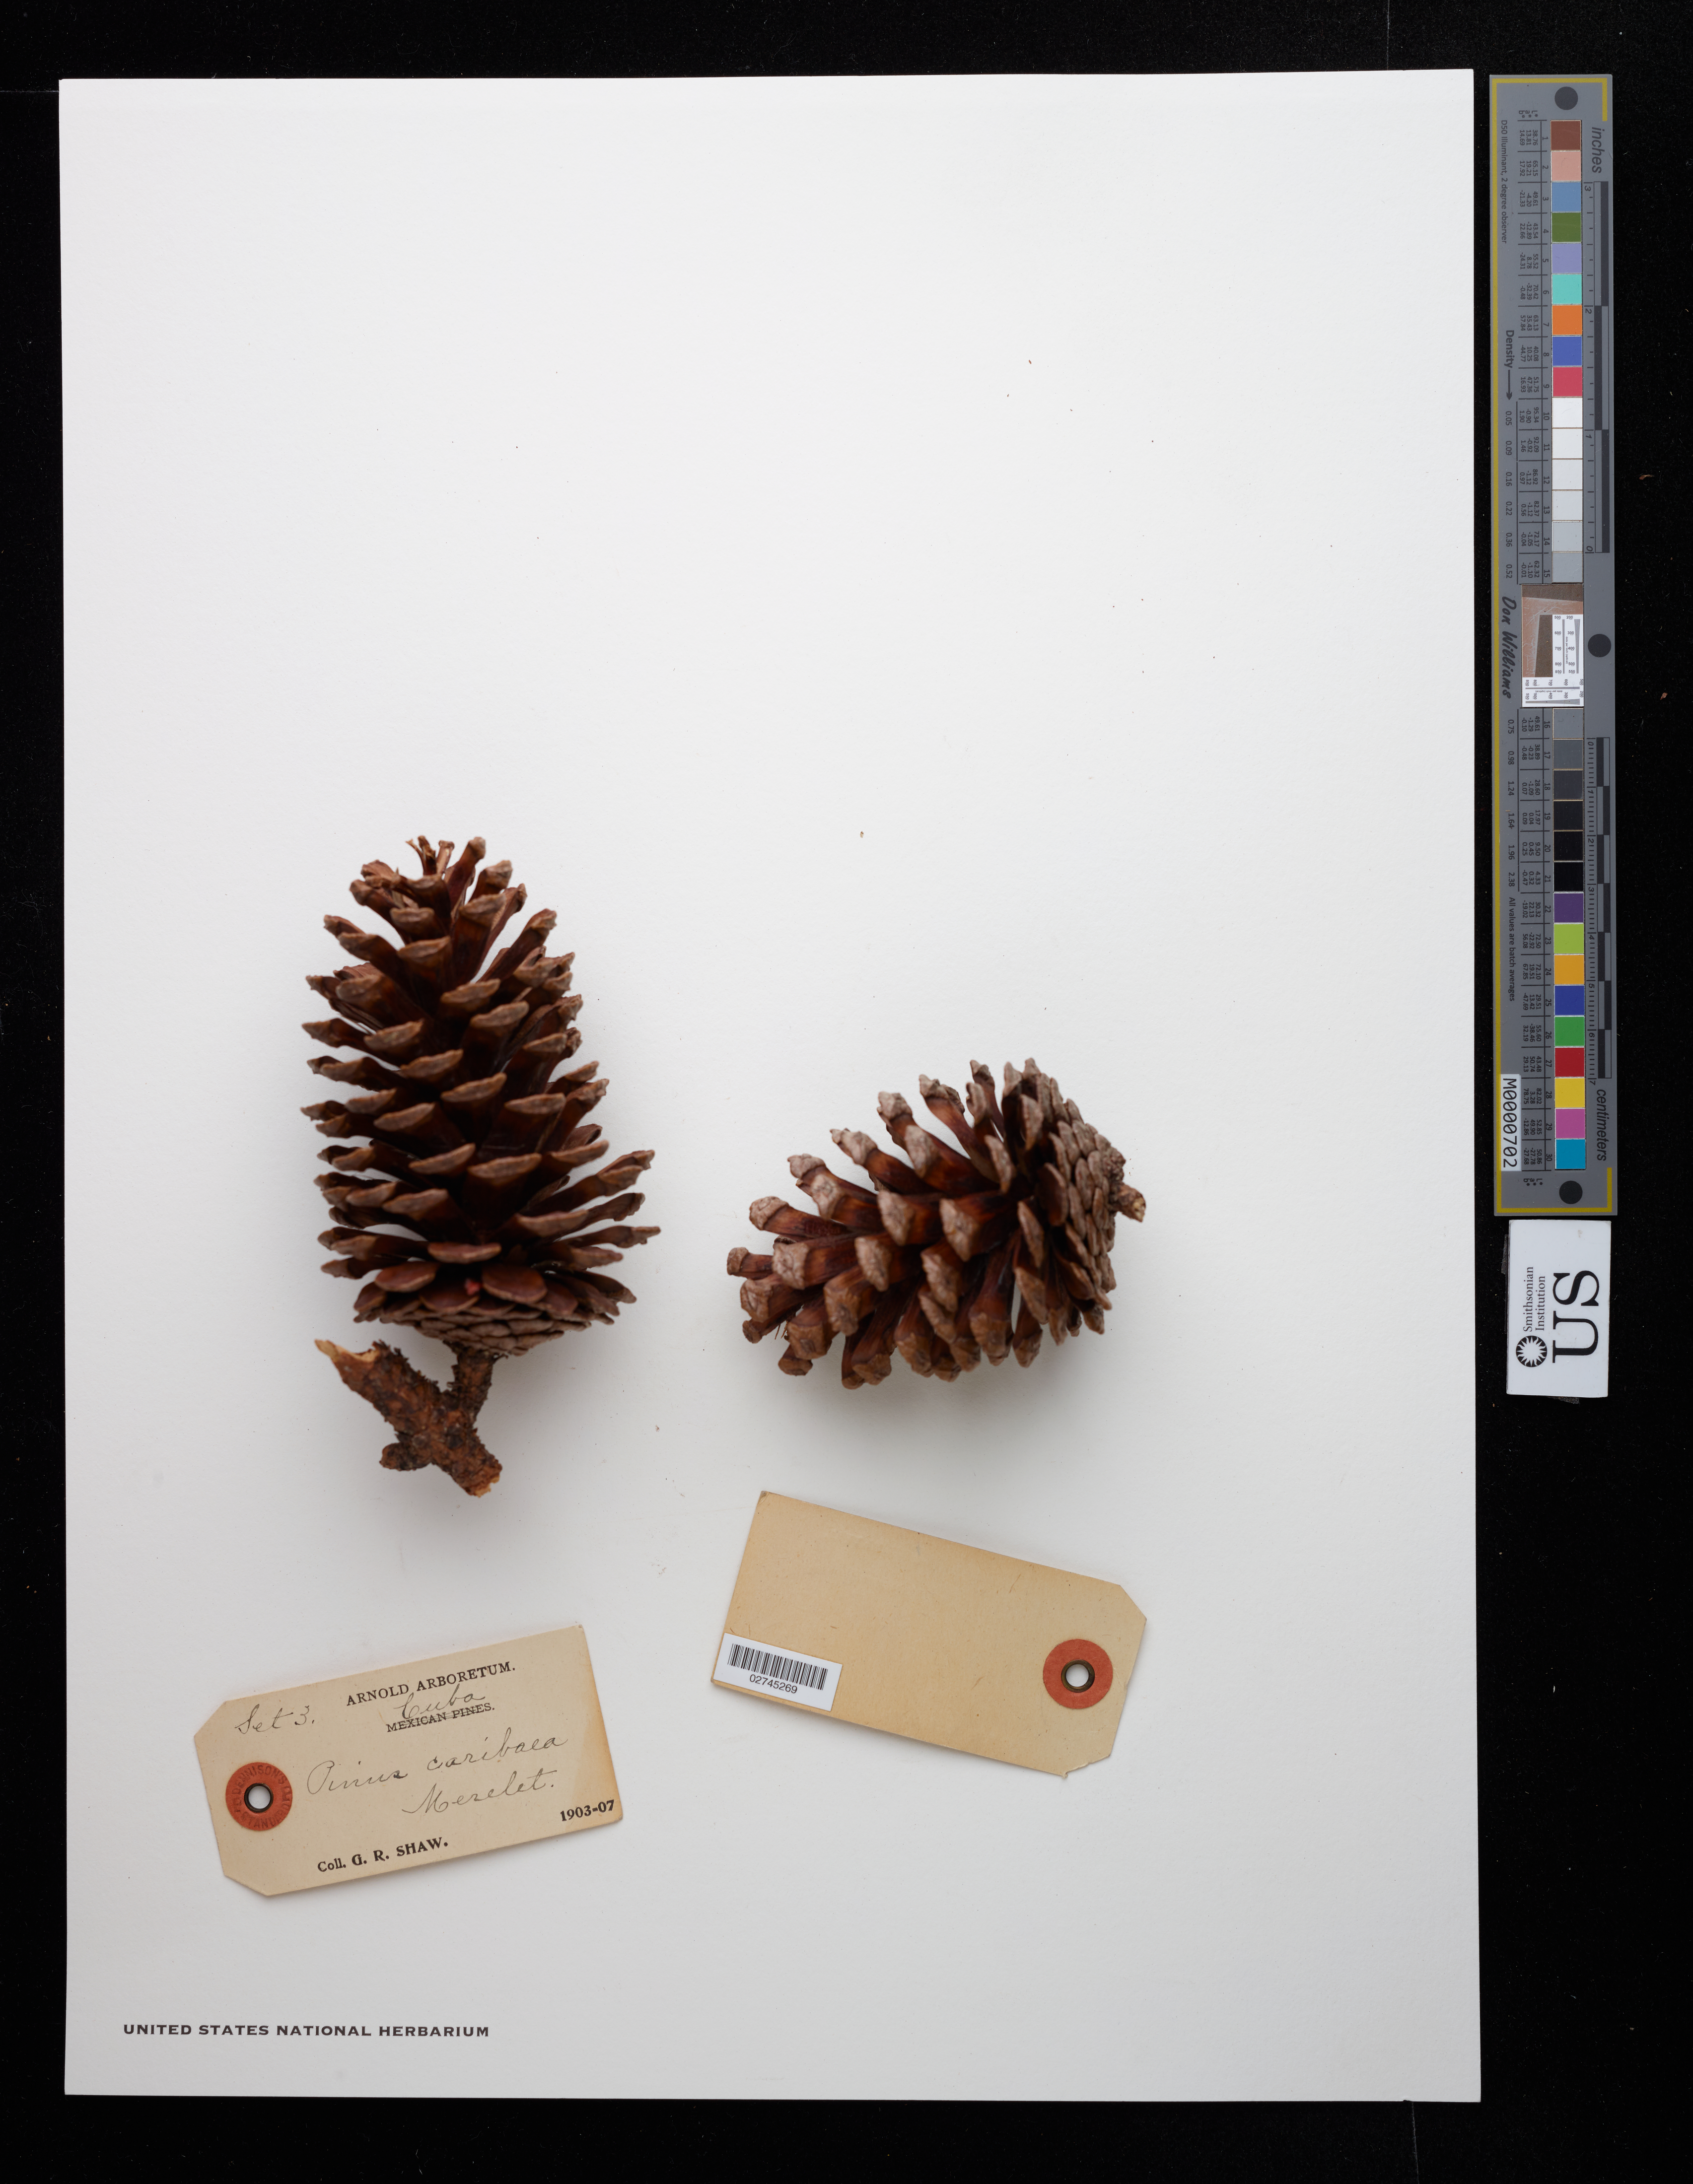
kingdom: Plantae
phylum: Tracheophyta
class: Pinopsida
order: Pinales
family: Pinaceae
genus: Pinus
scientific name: Pinus sp.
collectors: G. R. Shaw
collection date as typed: Jul 1903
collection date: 1903-07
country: Cuba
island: Cuba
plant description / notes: Set 3.